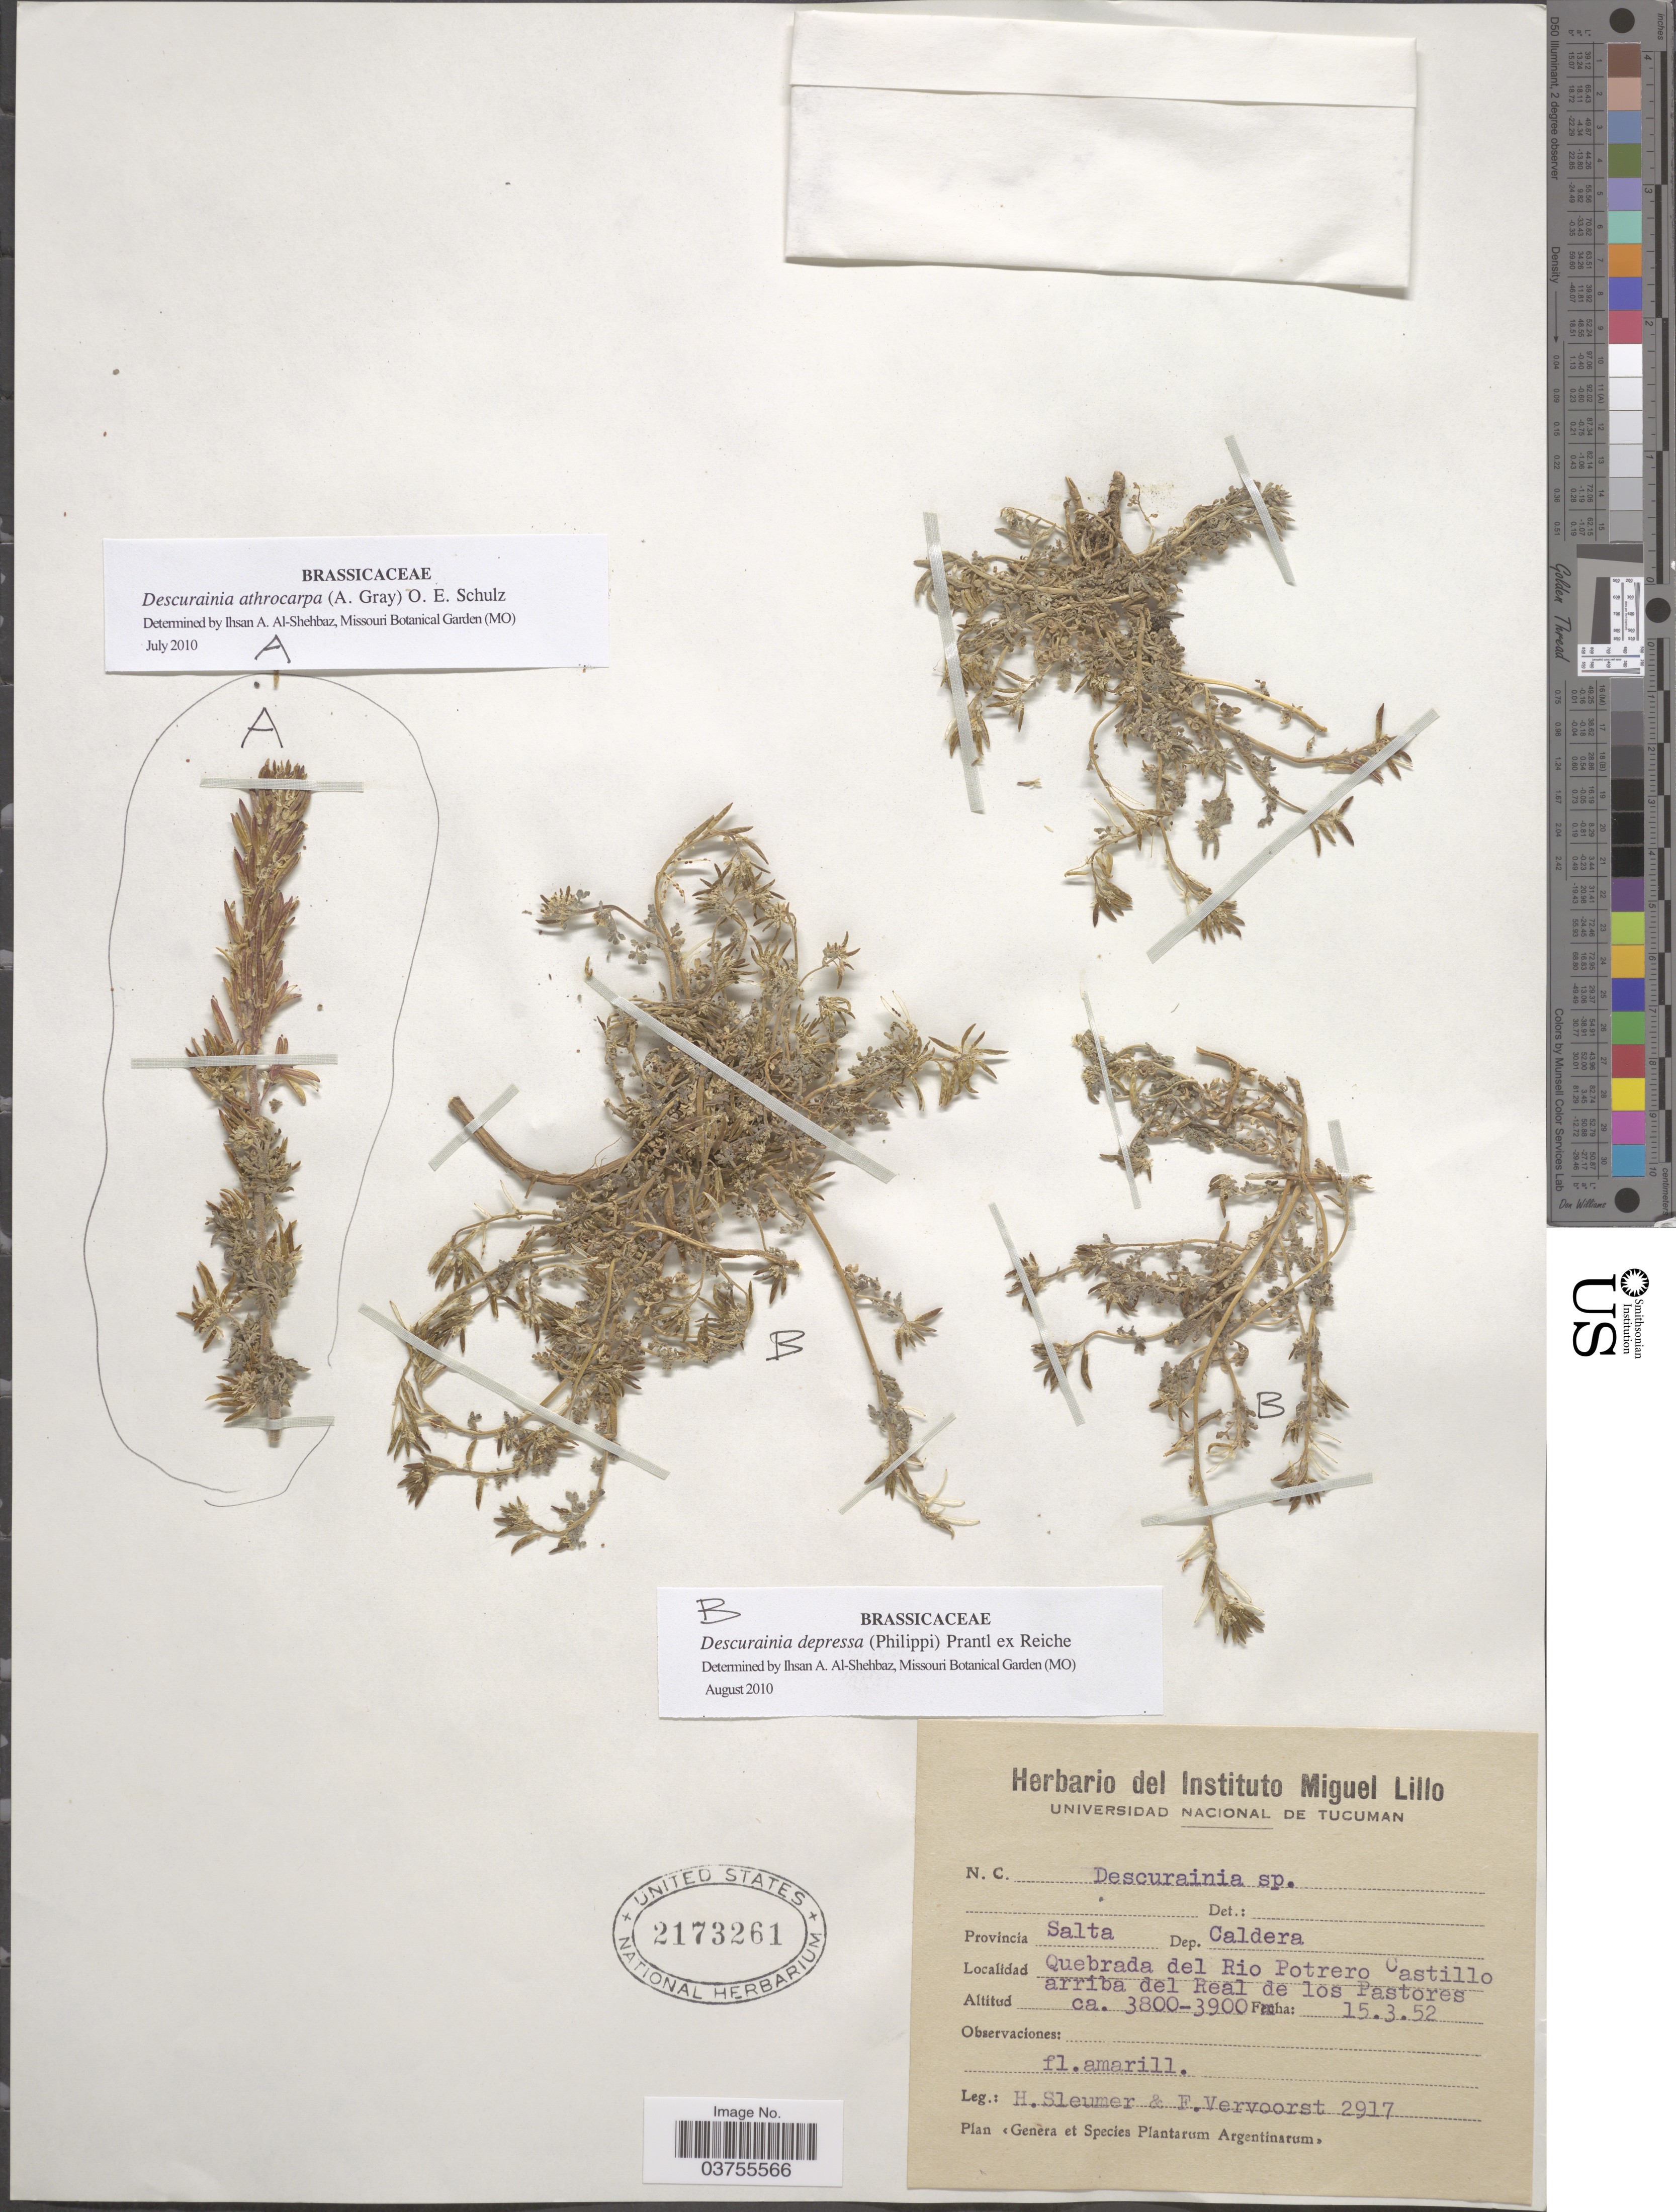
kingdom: Plantae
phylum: Tracheophyta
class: Magnoliopsida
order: Brassicales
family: Brassicaceae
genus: Descurainia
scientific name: Descurainia depressa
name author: (Phil. & C.A. Mey.) Prantl ex Reiche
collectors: H. O. Sleumer & F. Vervoorst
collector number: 2917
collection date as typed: Transcribed d/m/y: 15/3/52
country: Argentina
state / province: Salta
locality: Dep. Caldera. Quebrada del Rio Potrero Castillo arriba del Real de los Pastores.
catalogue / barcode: US 2173261